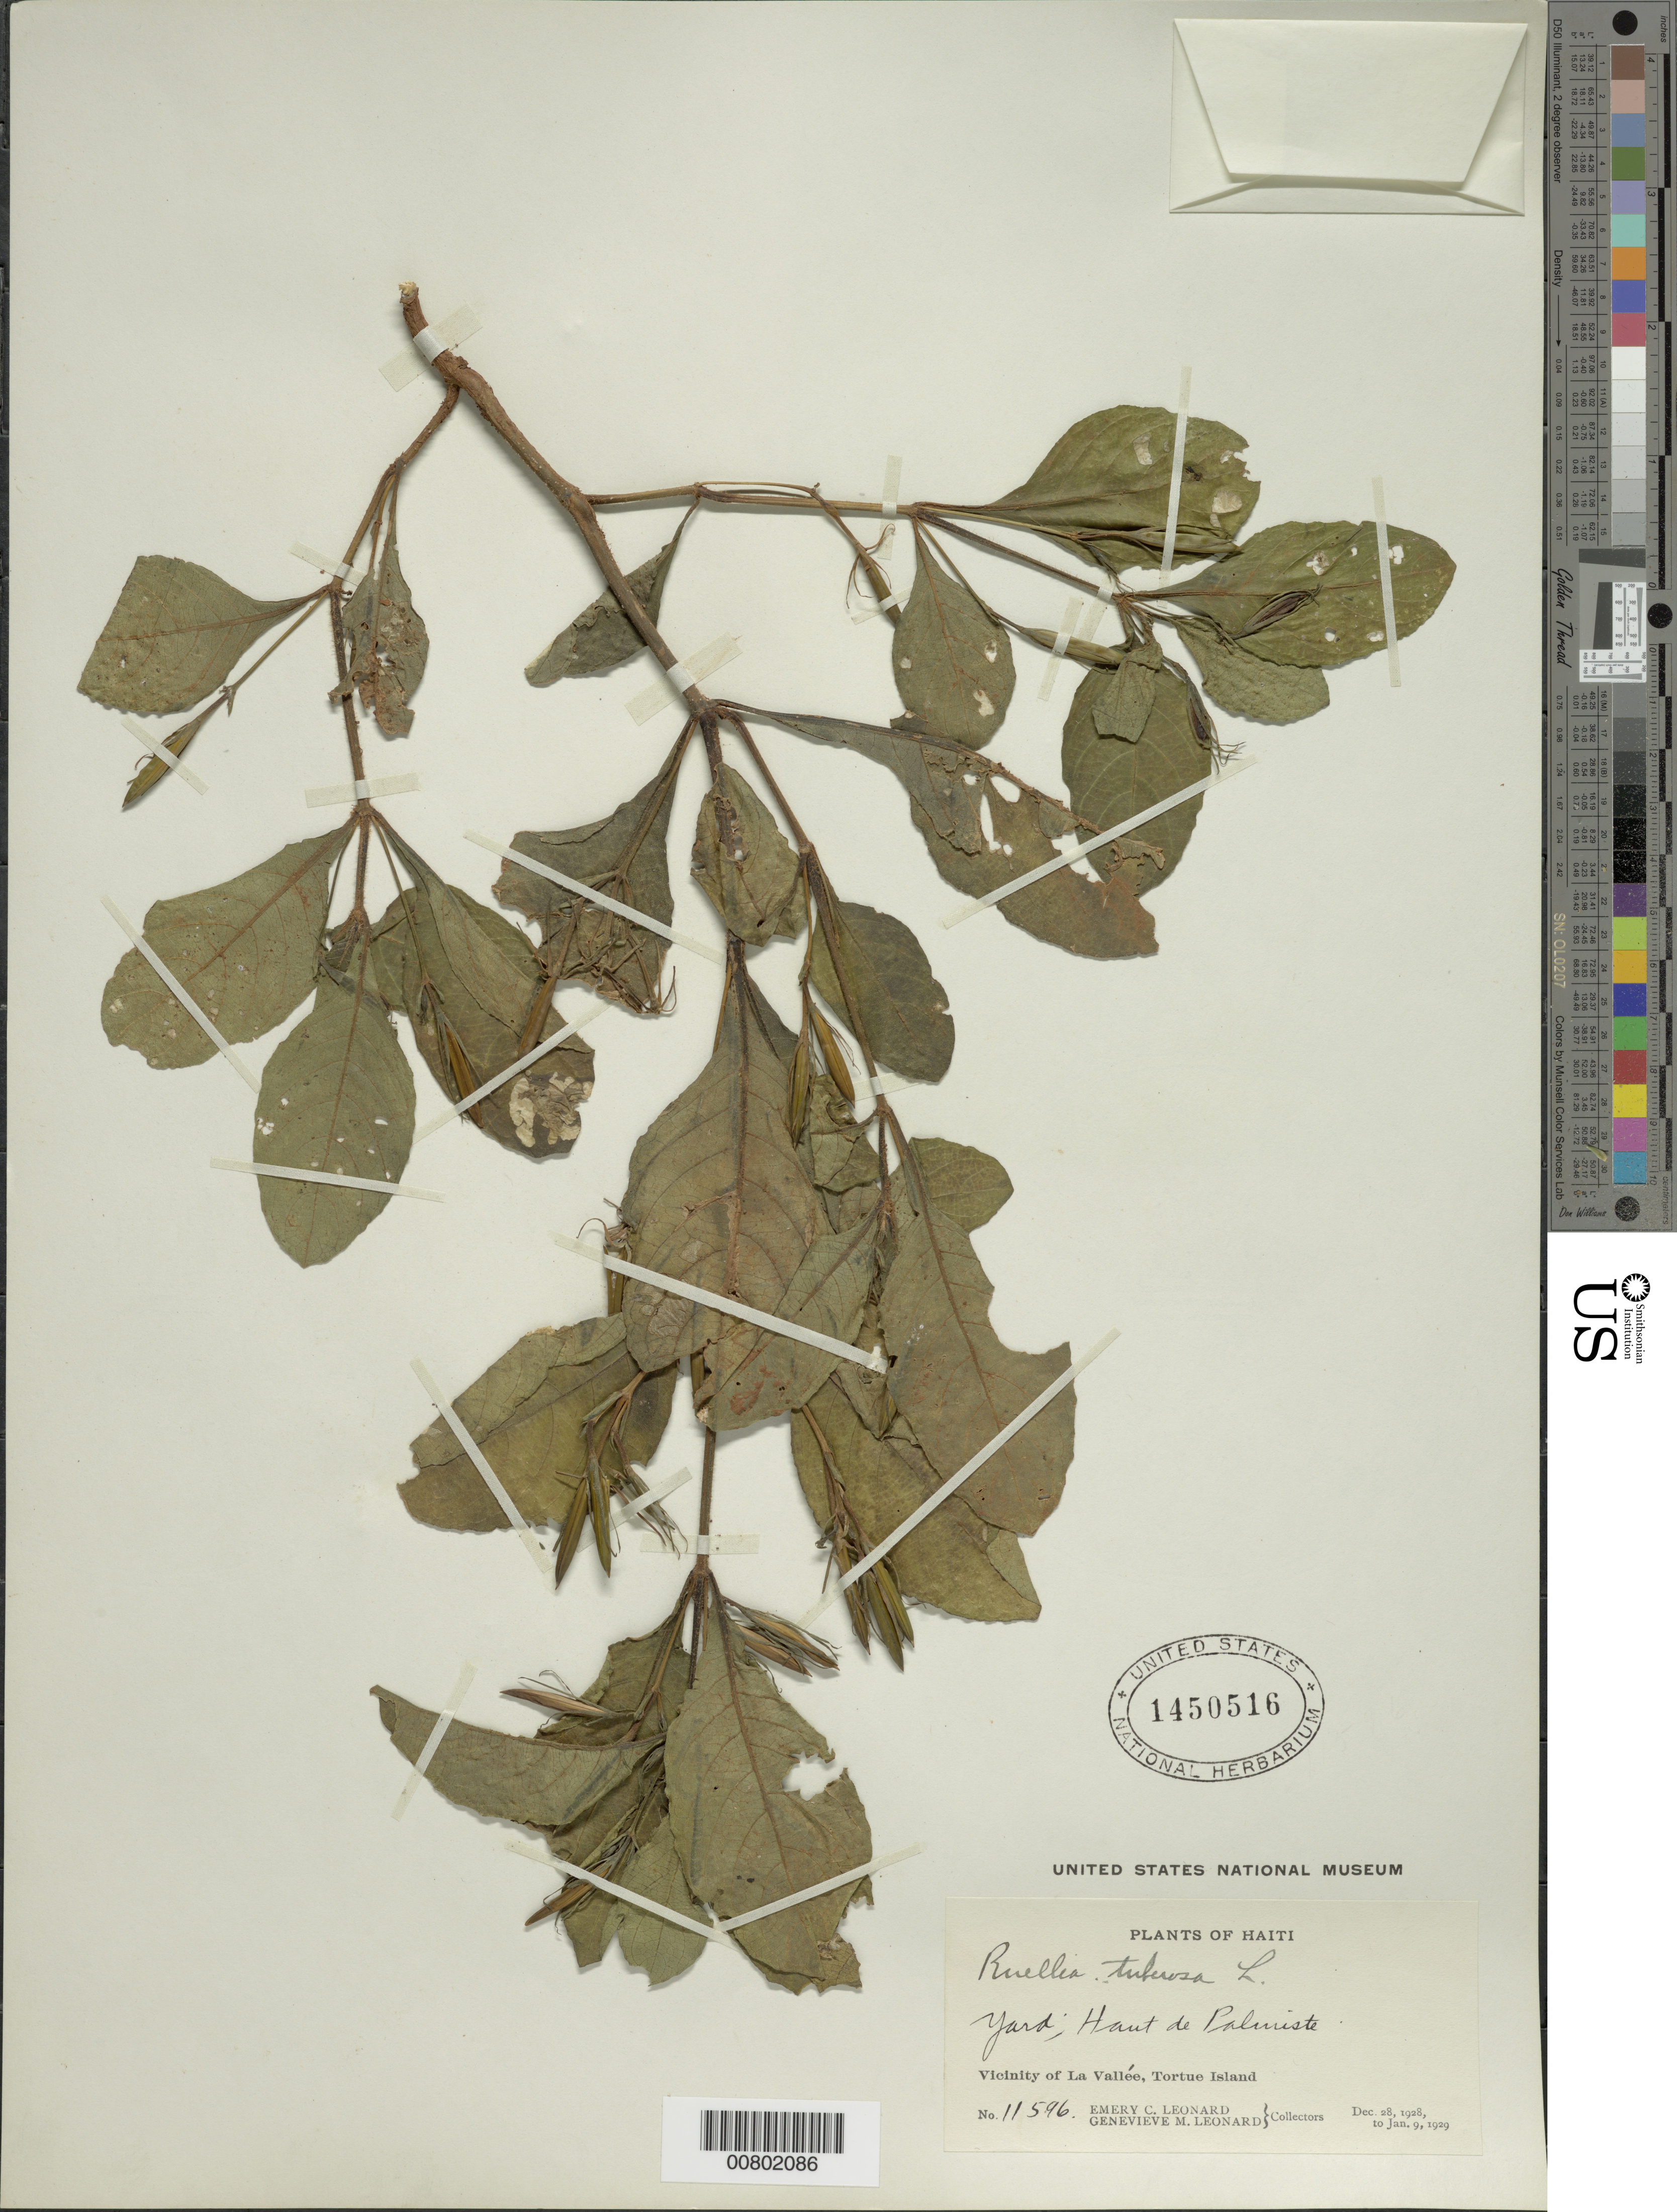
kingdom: Plantae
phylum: Tracheophyta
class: Magnoliopsida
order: Lamiales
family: Acanthaceae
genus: Ruellia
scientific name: Ruellia tuberosa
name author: L.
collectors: E. C. Leonard & G. M. Leonard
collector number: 11596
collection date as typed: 28 Dec 1928 to 09 Jan 1929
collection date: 1928-12-28/1929-01-09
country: Haiti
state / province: Nord-Ouest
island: Île de la Tortue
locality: Vicinity of La Vallée, Haut de Paliniste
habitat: Yard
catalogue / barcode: US 1450516